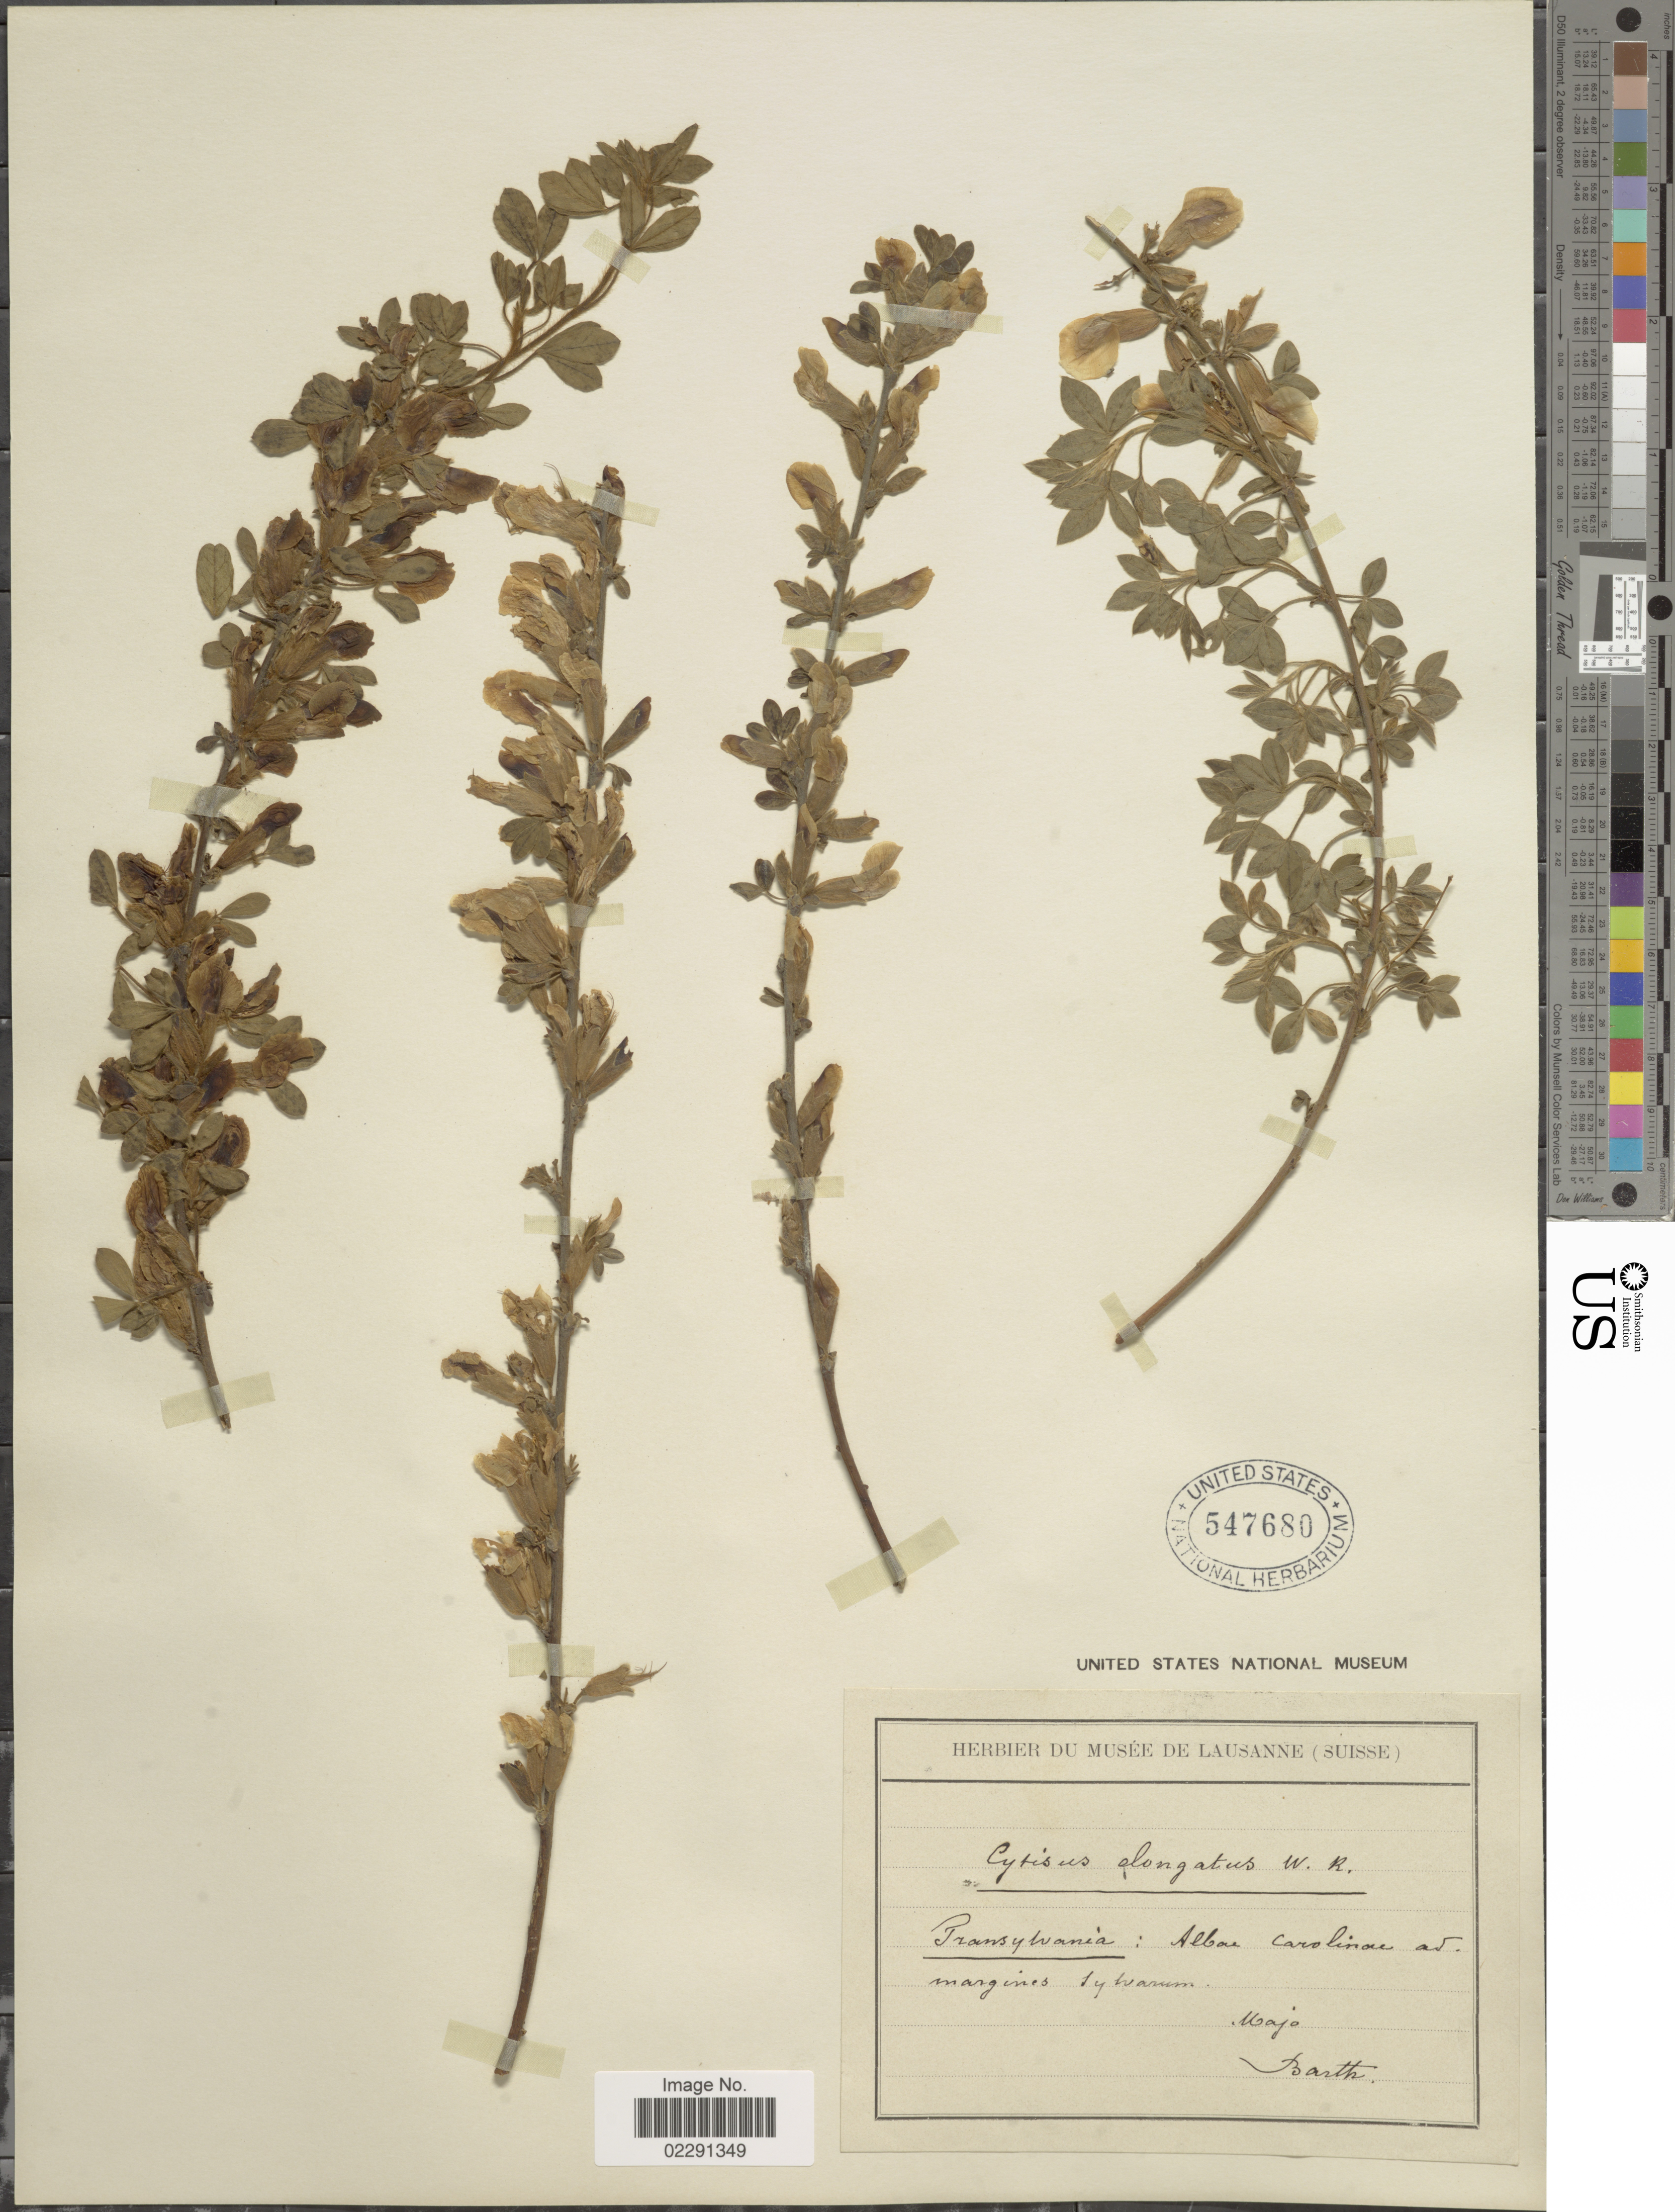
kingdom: Plantae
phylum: Tracheophyta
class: Magnoliopsida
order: Fabales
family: Fabaceae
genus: Cytisus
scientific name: Cytisus elongatus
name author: Waldst. & Kit.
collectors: Barth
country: Romania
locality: Transylvania: Albae Carolinae ad margines sylvarum.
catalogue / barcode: US 547680